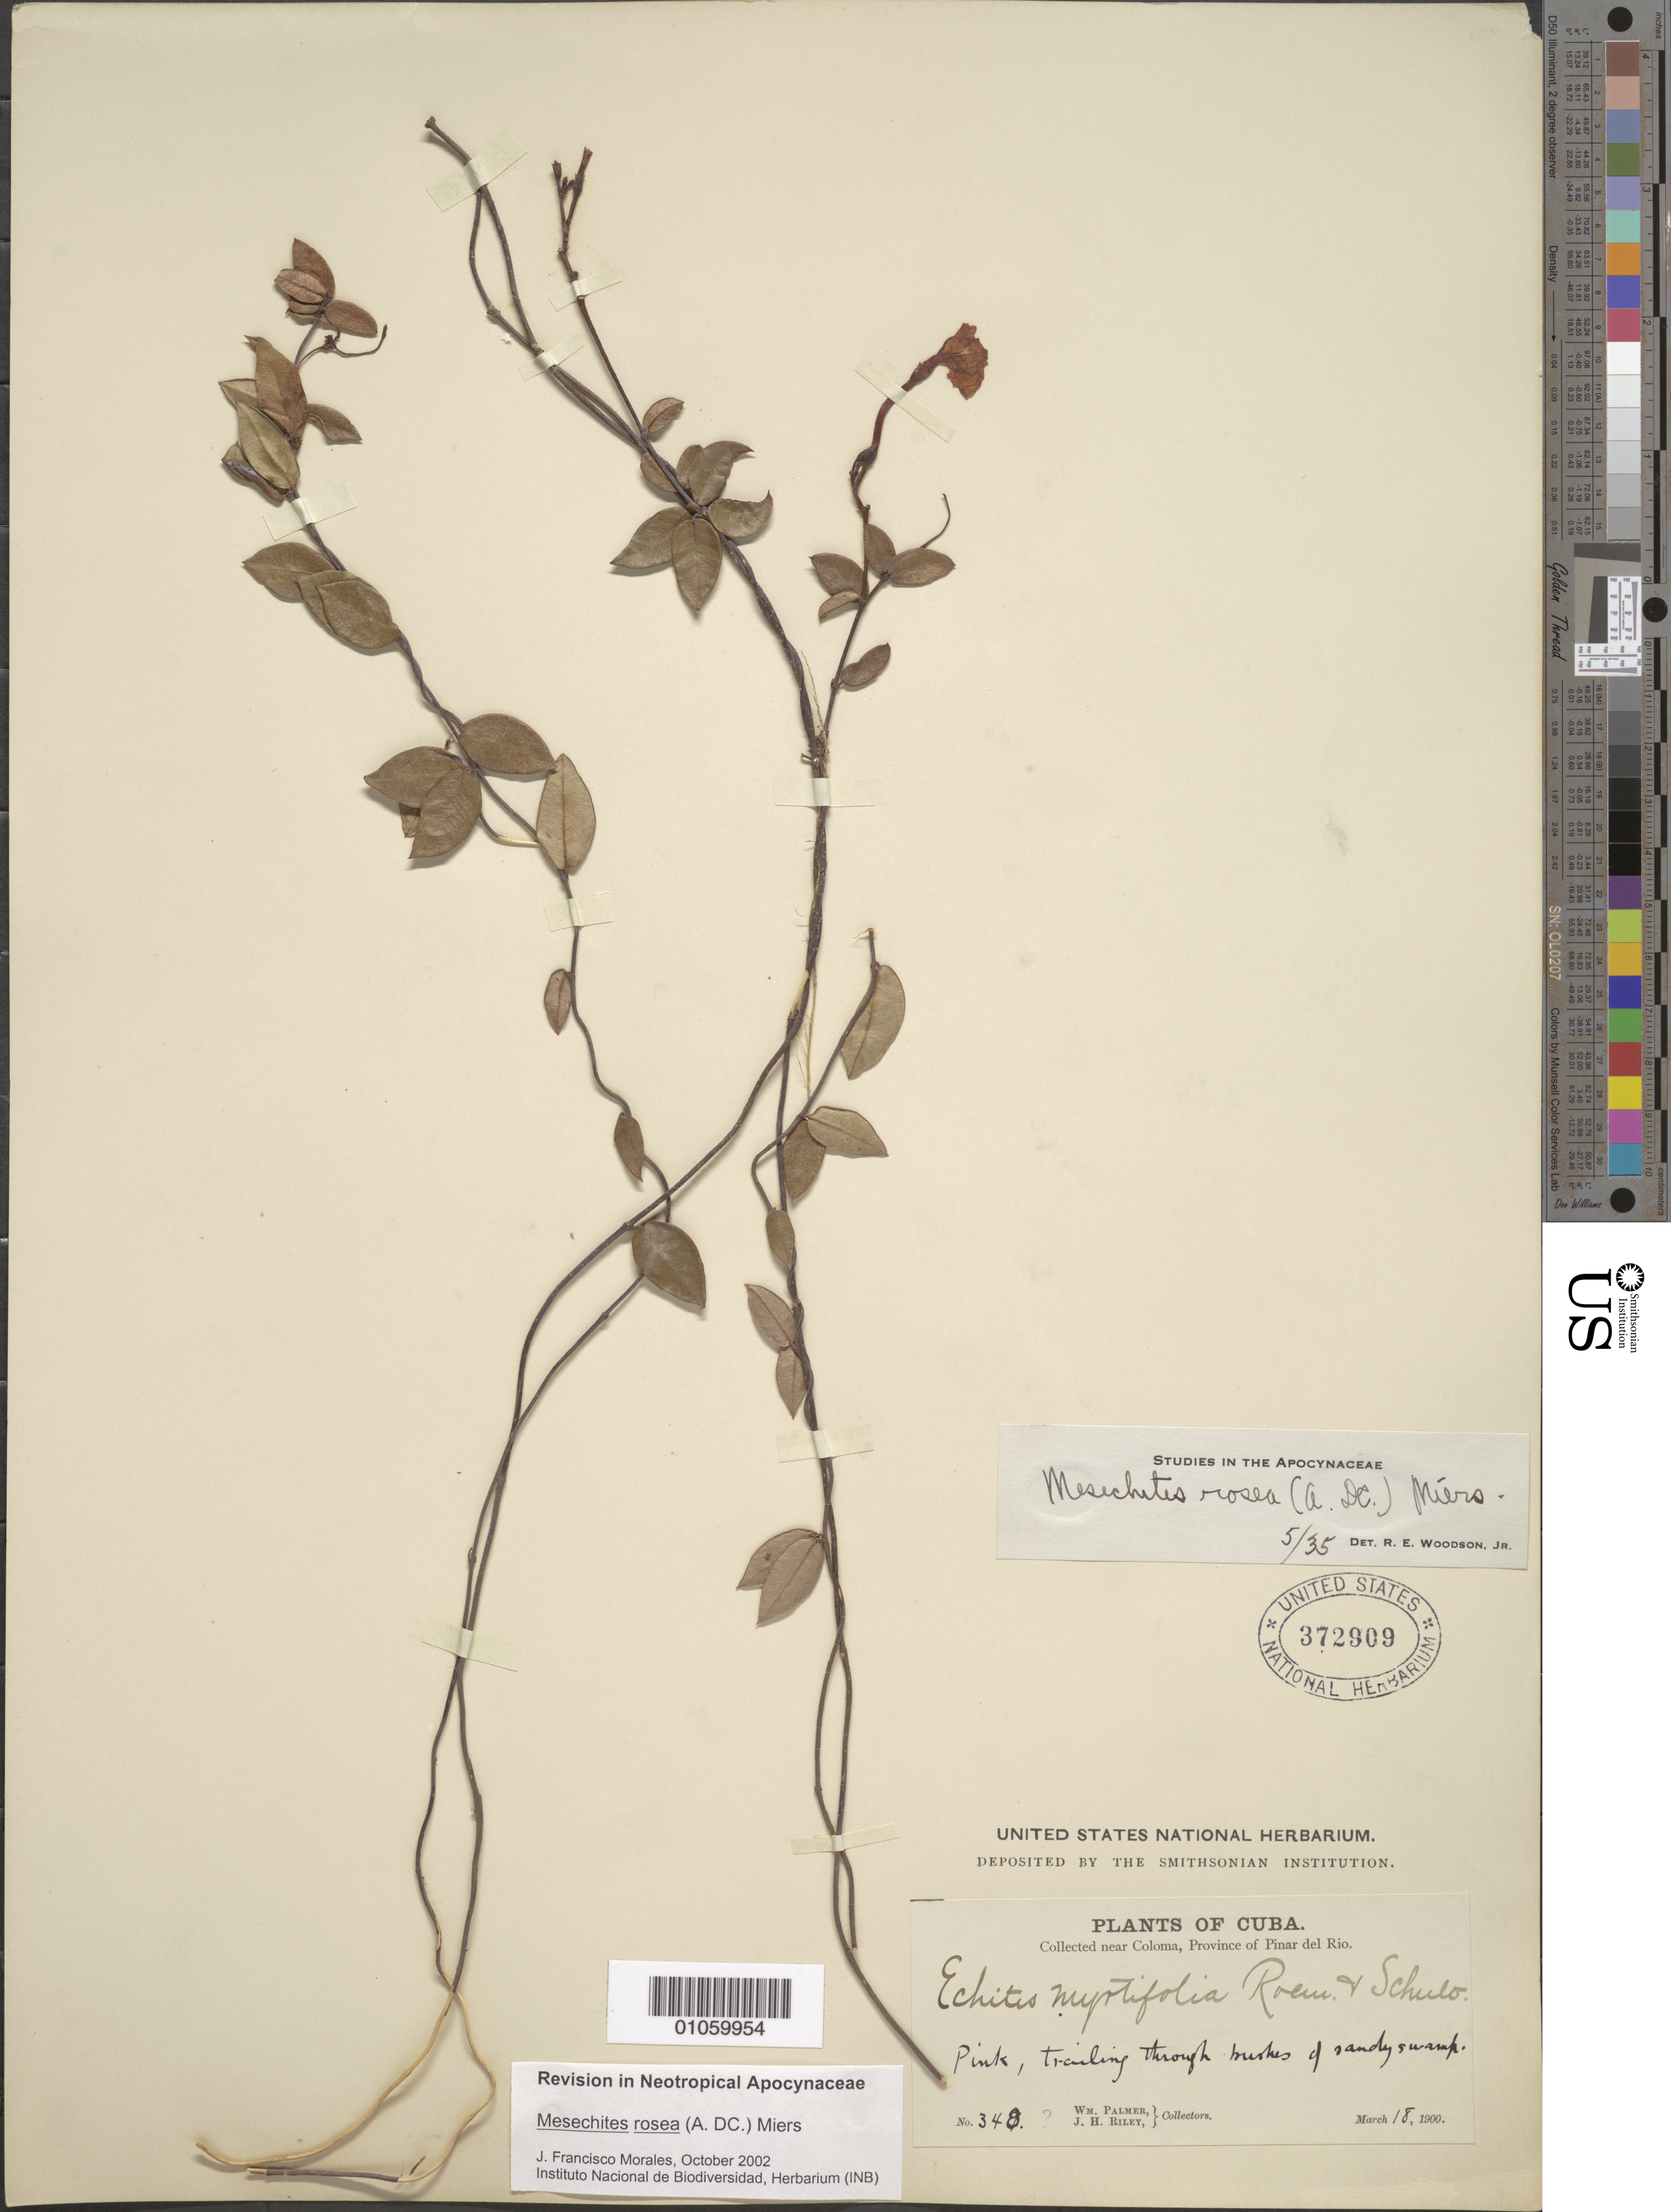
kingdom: Plantae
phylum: Tracheophyta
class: Magnoliopsida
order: Gentianales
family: Apocynaceae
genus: Mesechites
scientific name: Mesechites roseus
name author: (A. DC.) Miers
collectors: W. Palmer & J. H. Riley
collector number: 348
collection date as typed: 18 Mar 1900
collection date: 1900-03-18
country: Cuba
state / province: Pinar del Rio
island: Cuba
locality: Swamp near Coloma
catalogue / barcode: US 372909